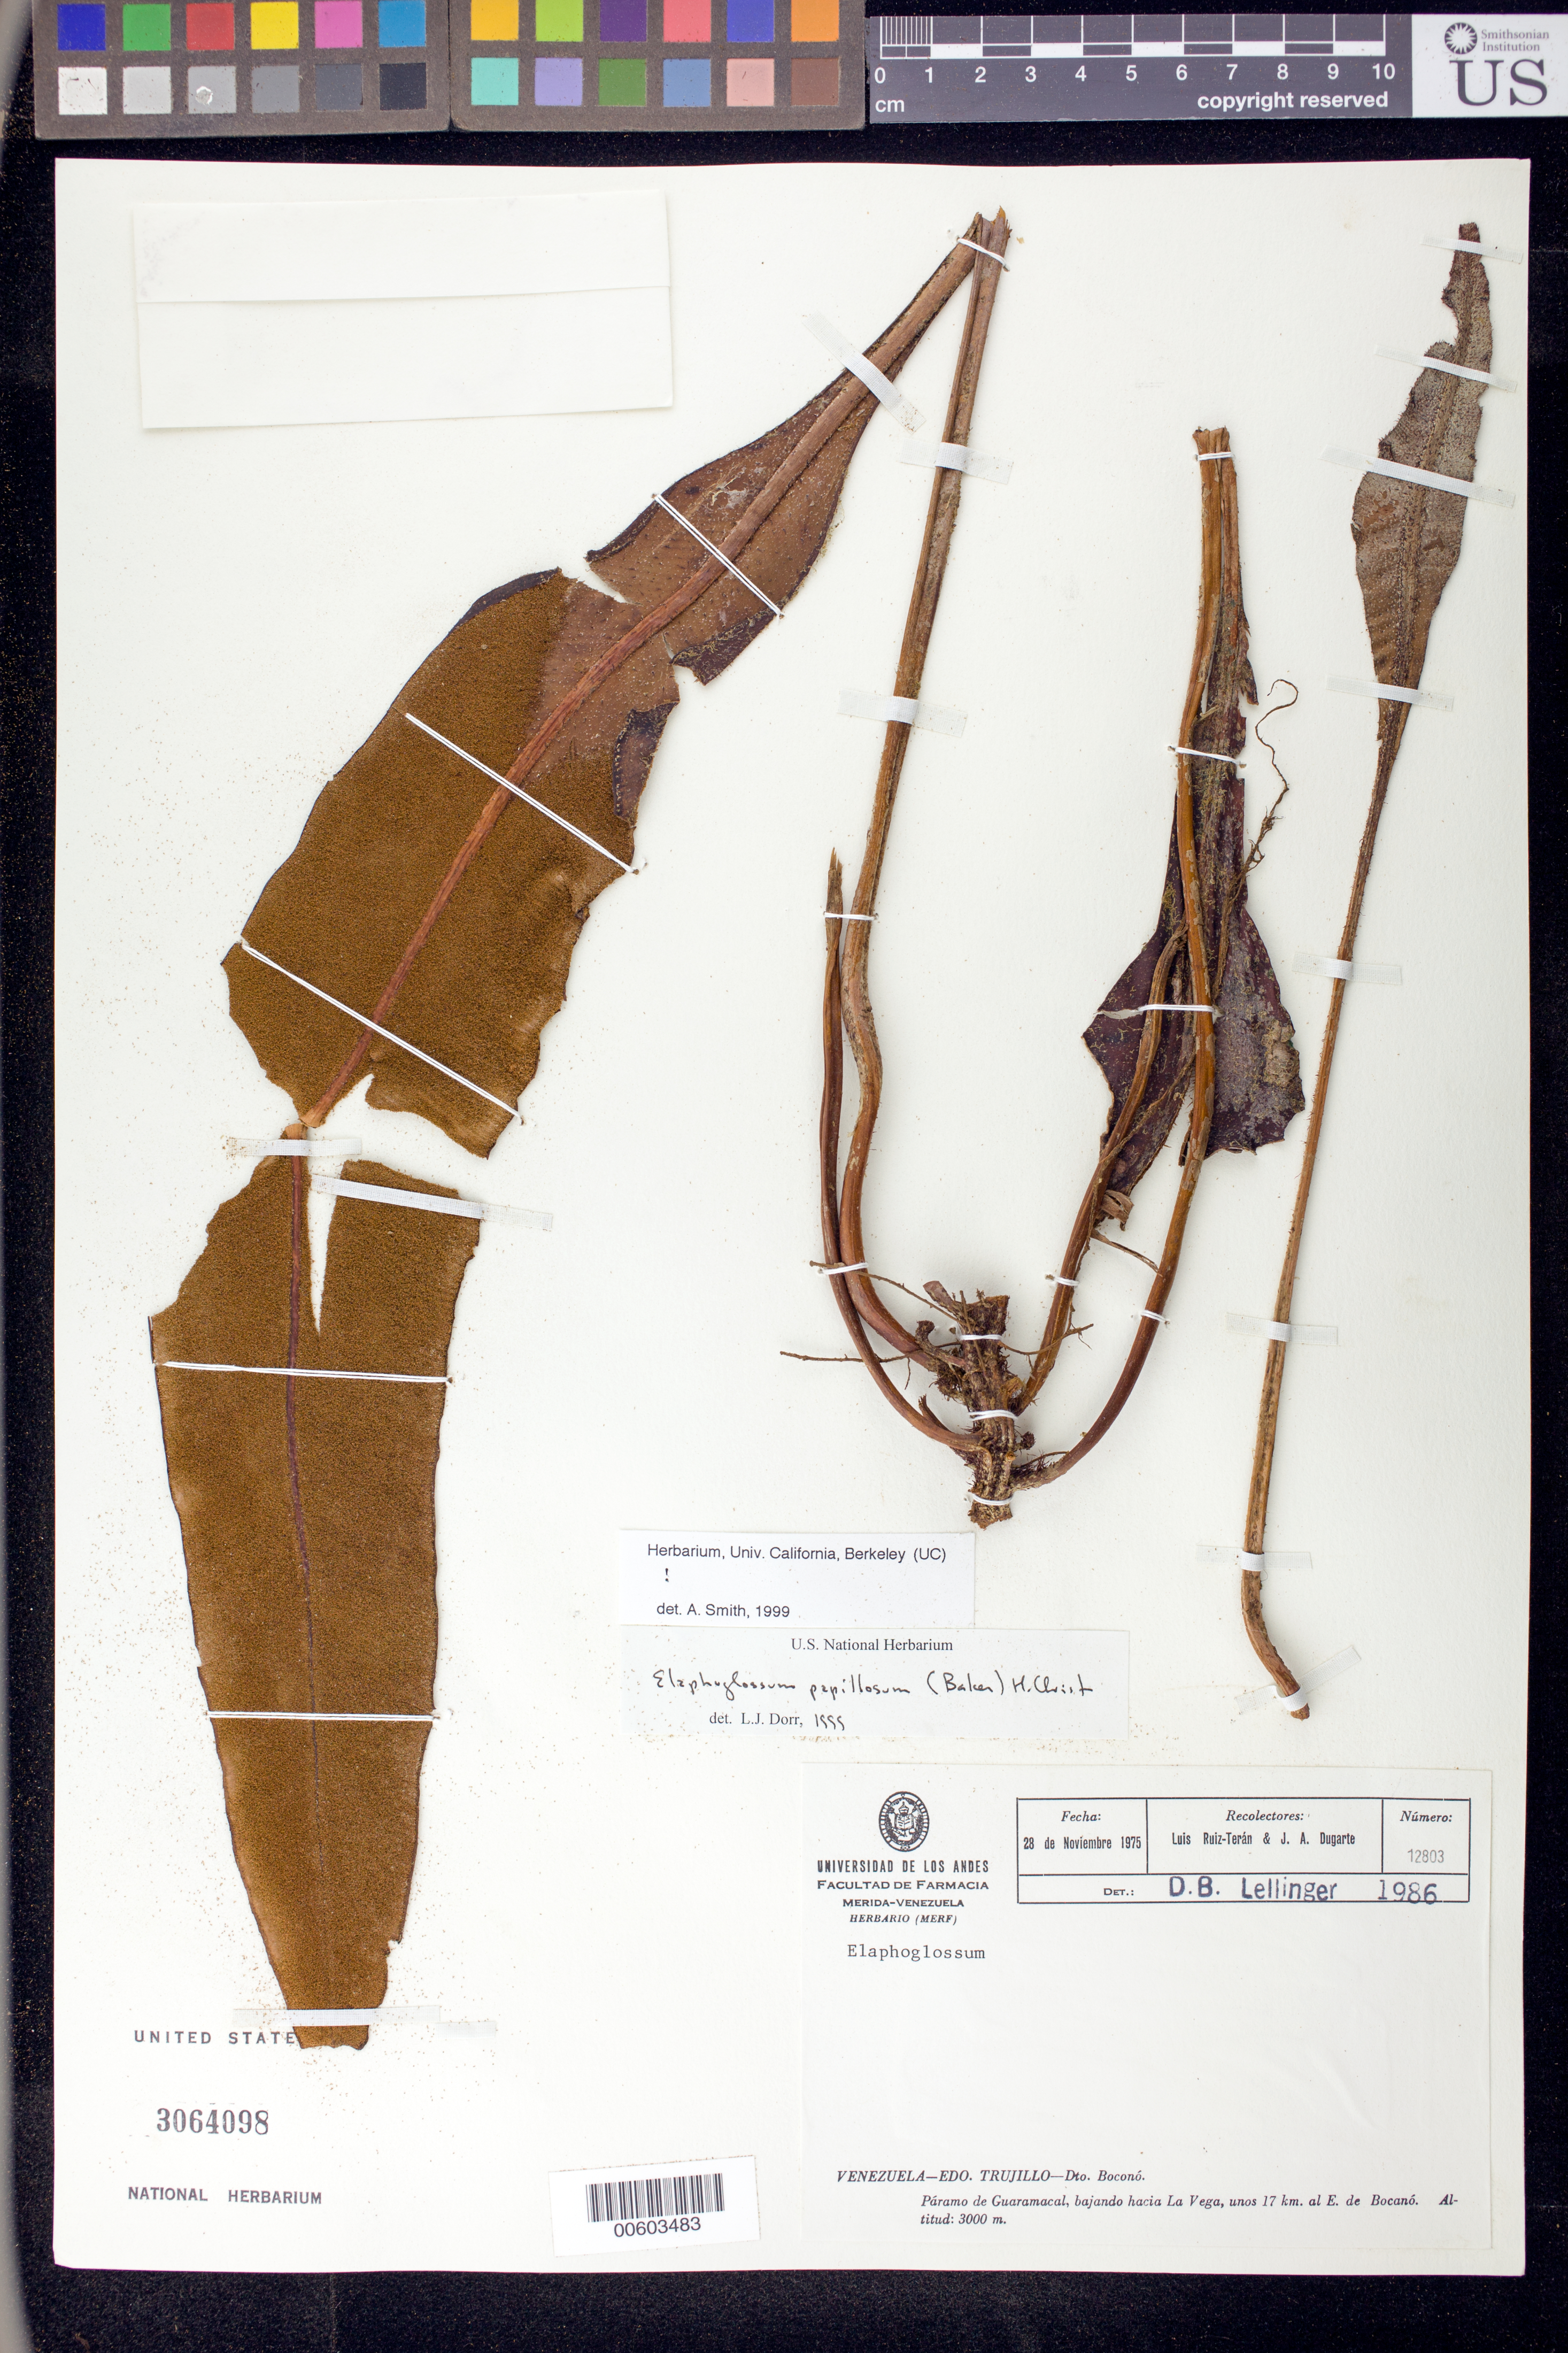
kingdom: Plantae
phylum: Tracheophyta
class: Polypodiopsida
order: Polypodiales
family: Dryopteridaceae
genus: Elaphoglossum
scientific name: Elaphoglossum papillosum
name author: (Baker) Christ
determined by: Dorr, L. J.; Smith, A.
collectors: L. E. Ruíz-Terán & J. Dugarte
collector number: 12803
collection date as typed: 28 Nov 1975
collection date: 1975-11-28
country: Venezuela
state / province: Trujillo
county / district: Boconó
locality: Páramo de Guaramacal, bajando hacia La Vega, unos 17 km al E de Boconó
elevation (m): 3000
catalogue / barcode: US 3064089